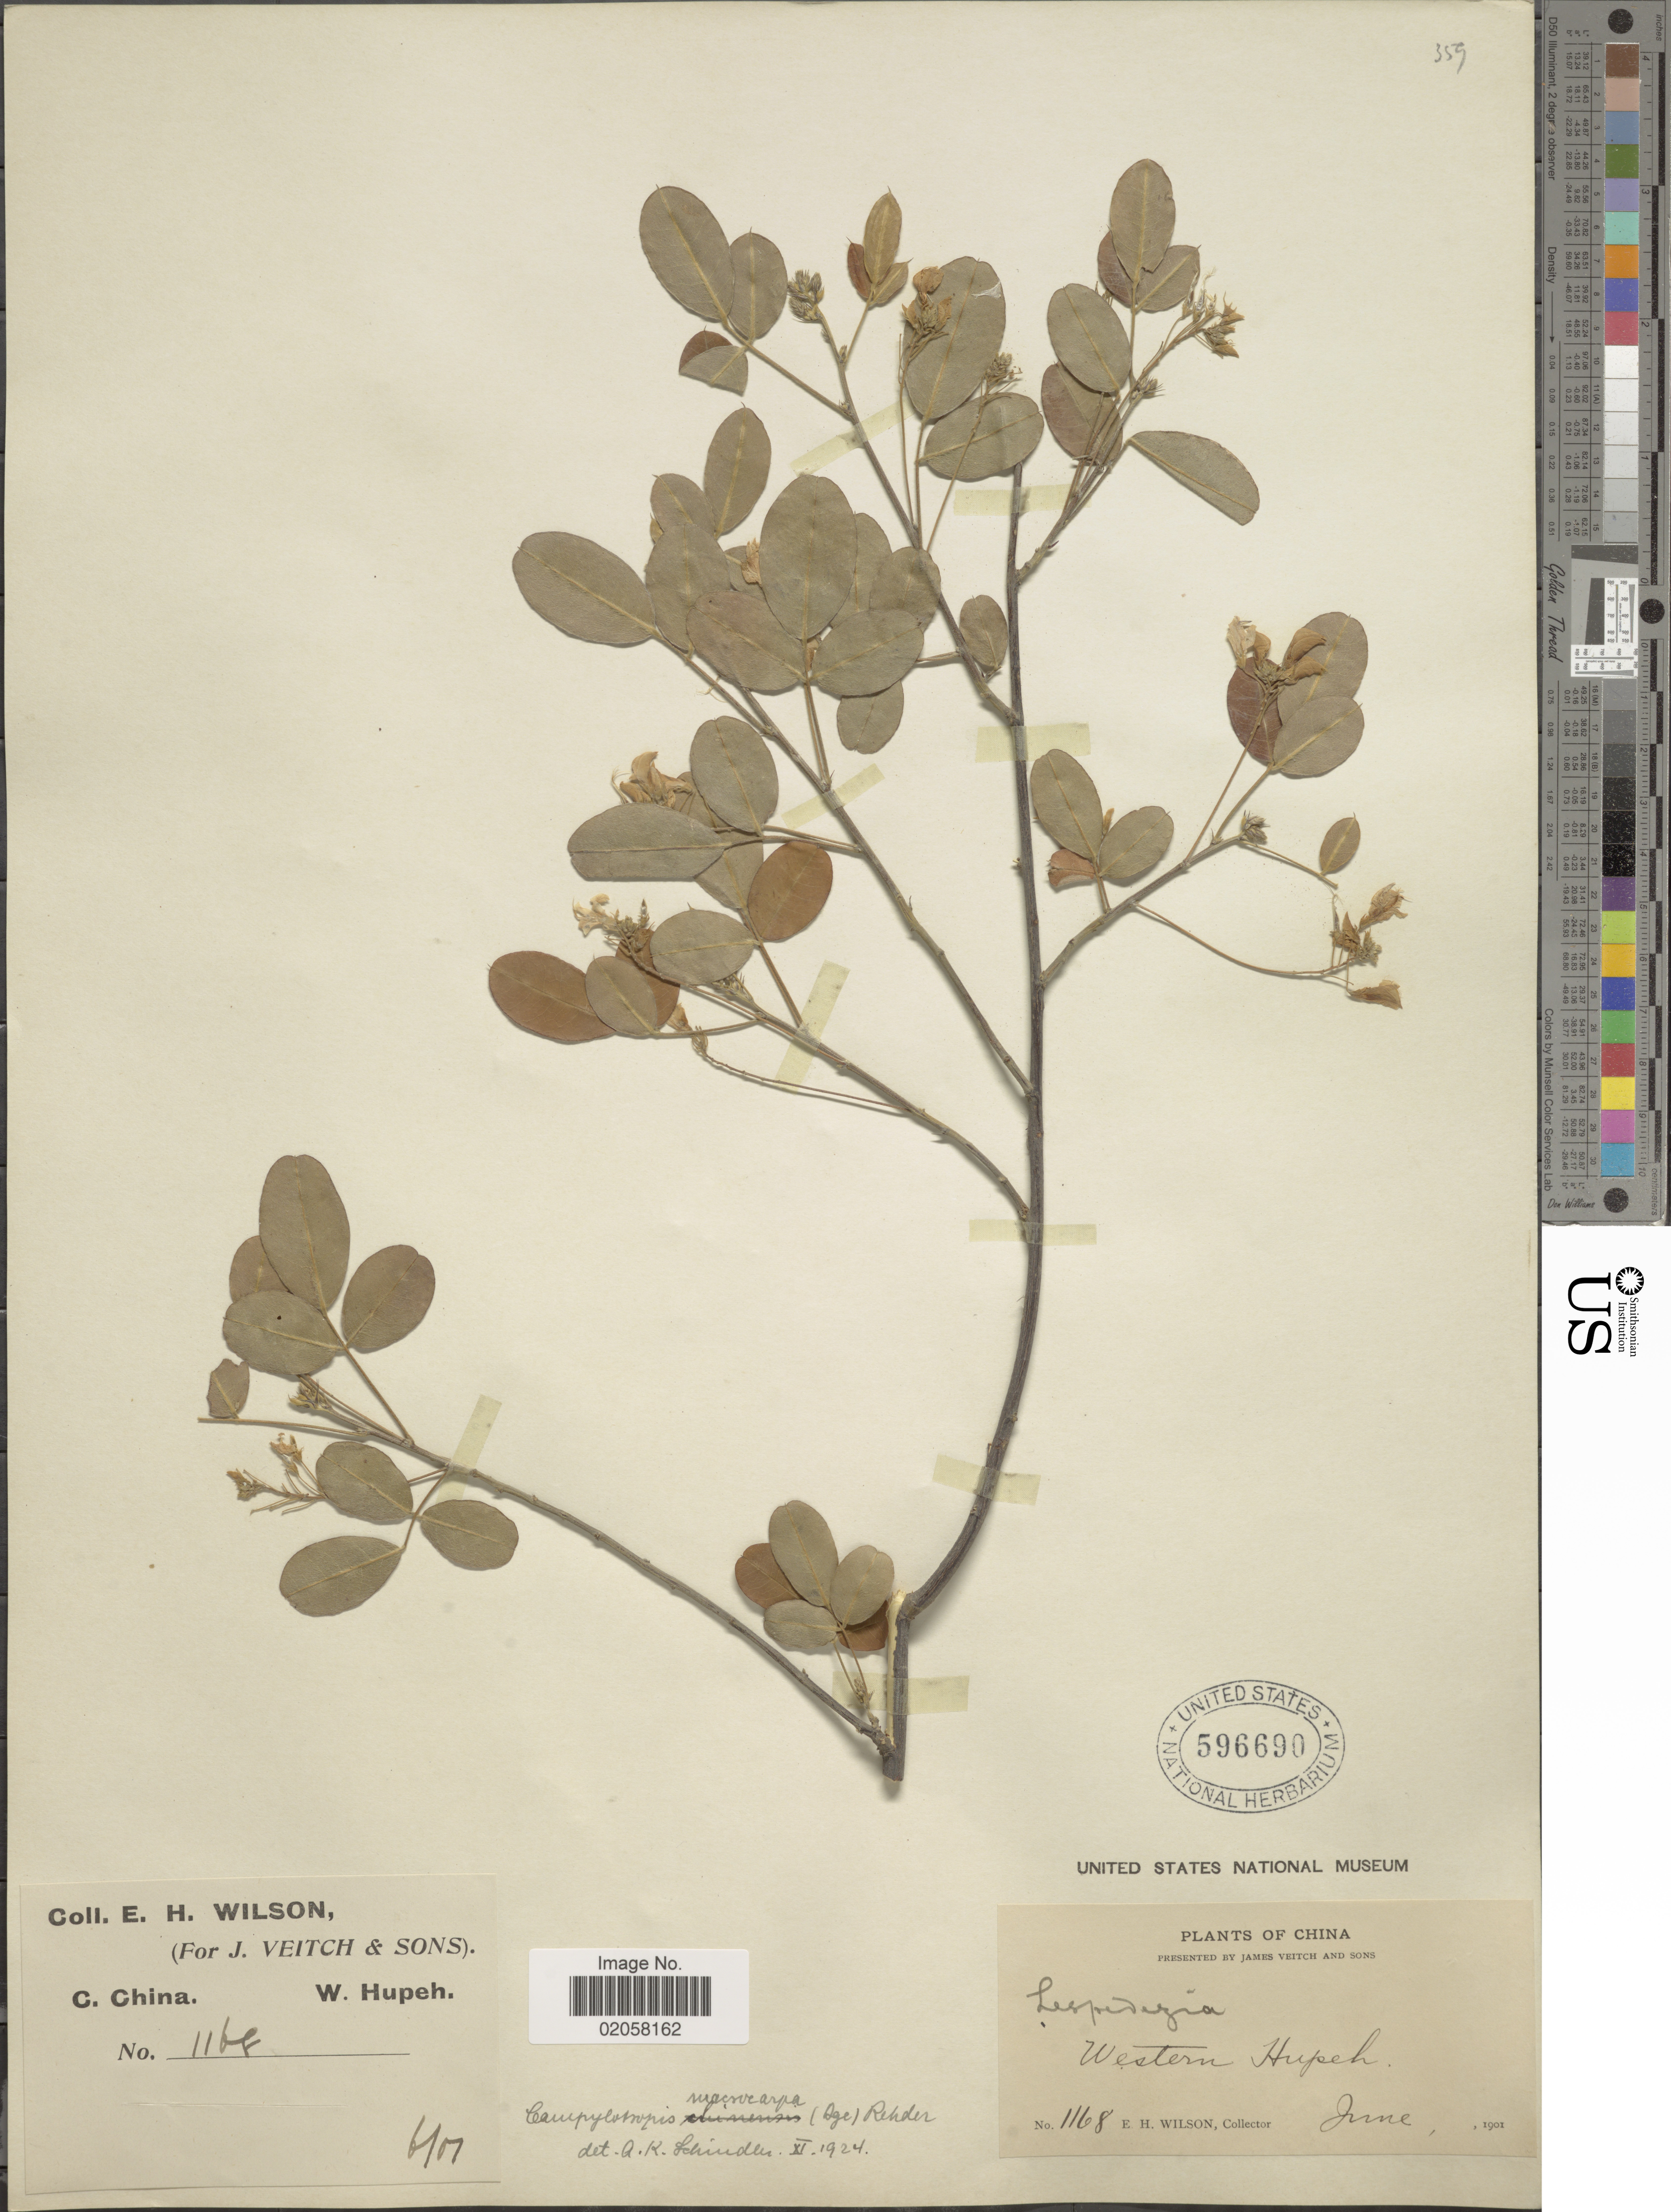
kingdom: Plantae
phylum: Tracheophyta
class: Magnoliopsida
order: Fabales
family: Fabaceae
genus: Campylotropis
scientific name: Campylotropis macrocarpa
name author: H. Ohashi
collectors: E. Wilson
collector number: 1168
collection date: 1901-06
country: China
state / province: Hubei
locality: Western Hupeh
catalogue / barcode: US 596690